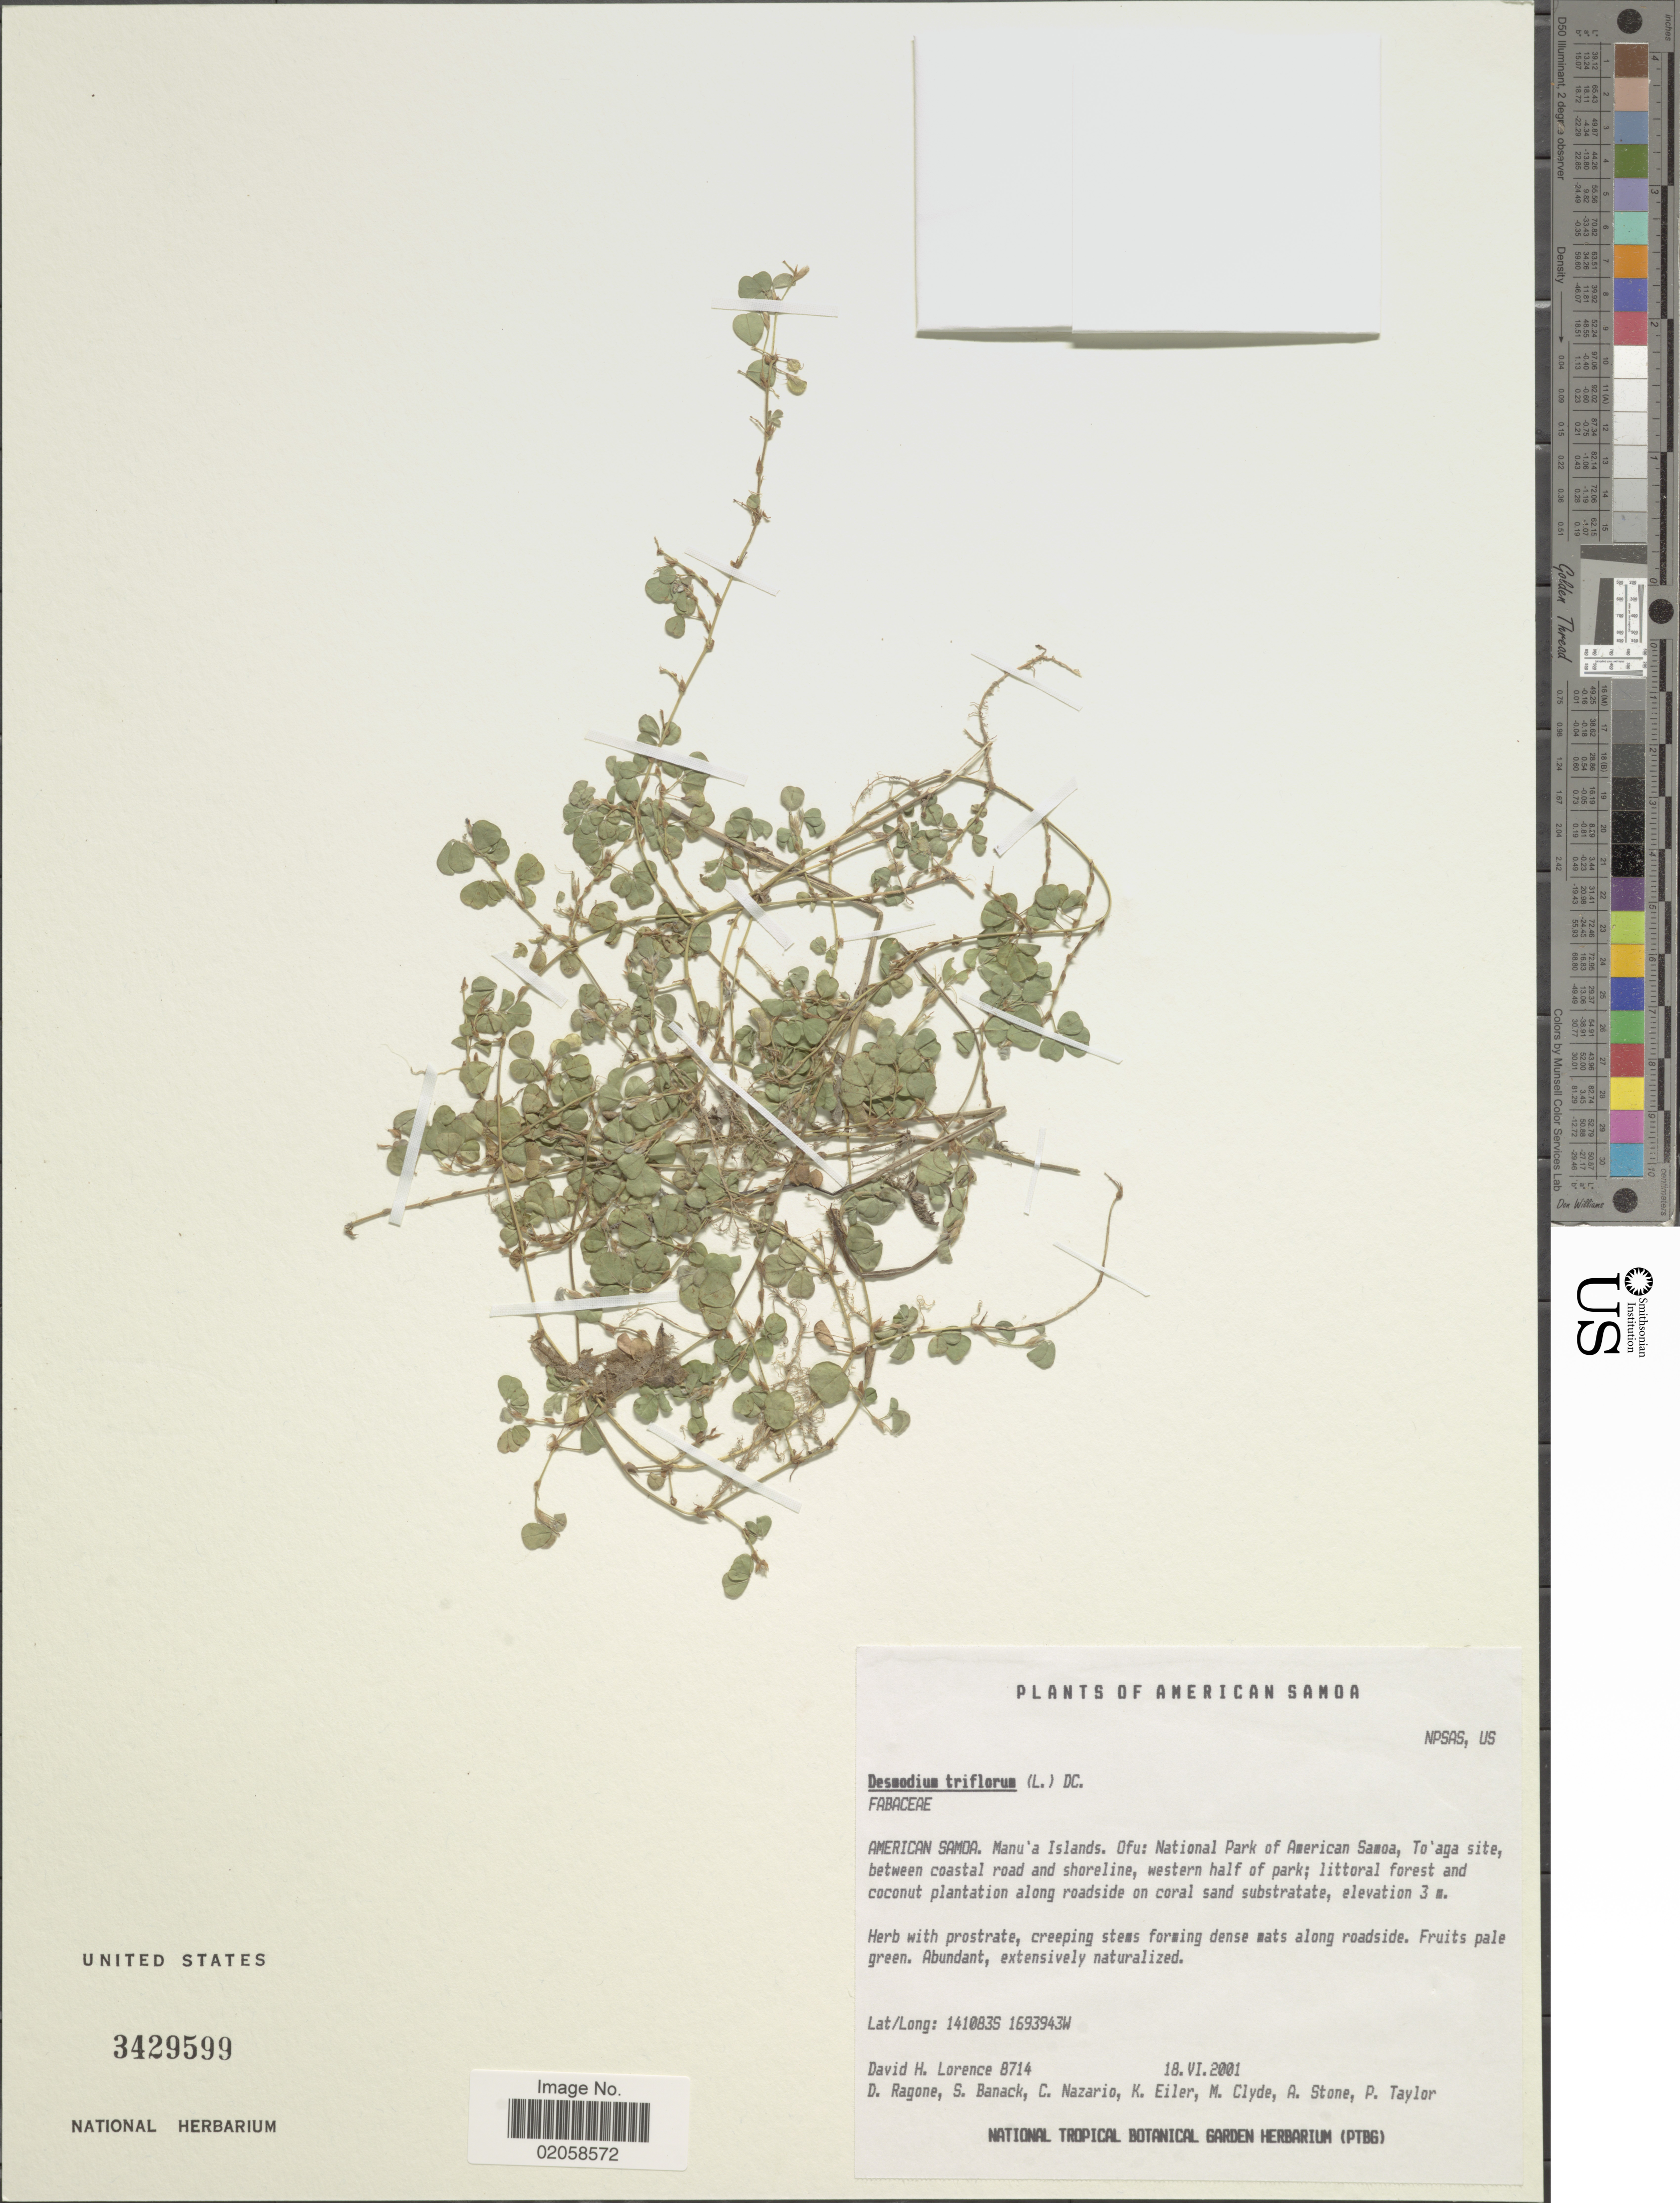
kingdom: Plantae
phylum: Tracheophyta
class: Magnoliopsida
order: Fabales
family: Fabaceae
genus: Grona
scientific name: Grona triflora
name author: (L.) H. Ohashi & K. Ohashi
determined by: Strong, Mark T., (BOT), Smithsonian Institution - National Museum of Natural History (UNITED STATES)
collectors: D. Lorence, D. Ragone, S. Banack, C. Nazario & et al.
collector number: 8714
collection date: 2001-06-18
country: American Samoa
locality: Manu'a Islands. Ofu: National Park of American Samoa, To'aga site, between coastal road and shoreline, western half of park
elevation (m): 3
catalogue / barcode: US 3429599